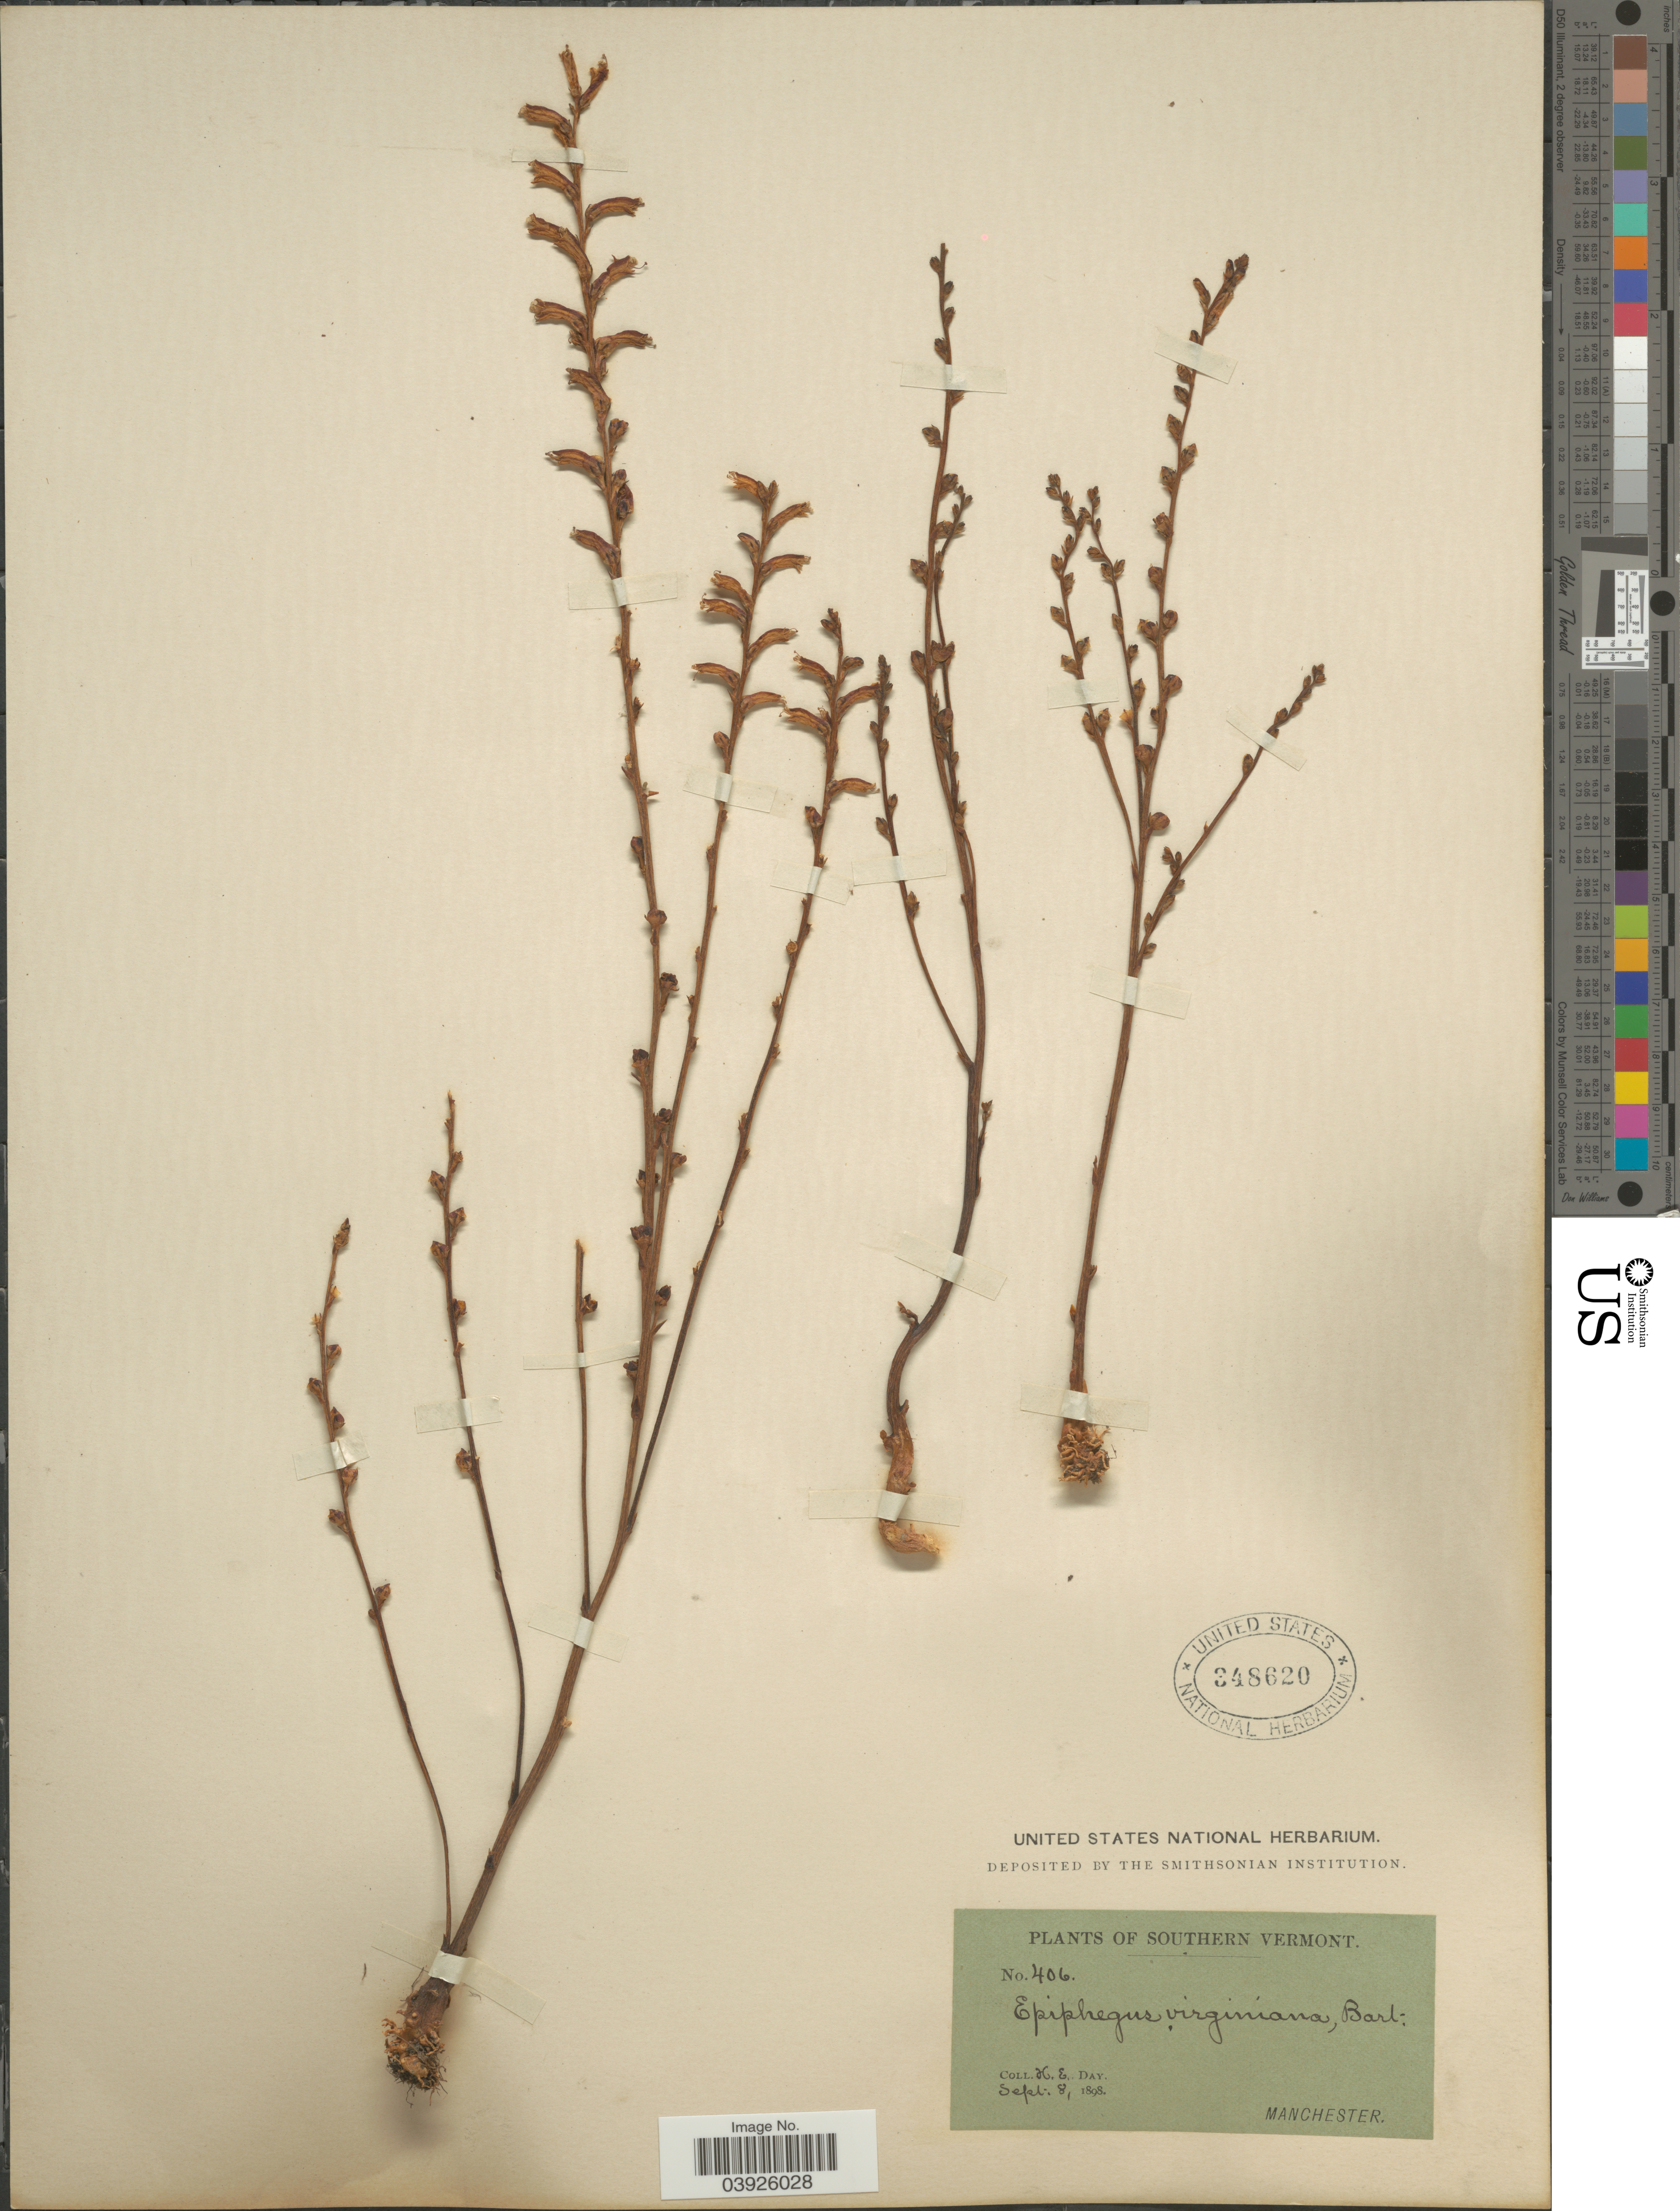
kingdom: Plantae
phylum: Tracheophyta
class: Magnoliopsida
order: Lamiales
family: Orobanchaceae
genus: Epifagus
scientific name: Epifagus virginiana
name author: (L.) W.P.C. Barton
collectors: H. Day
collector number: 406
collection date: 1898-09-08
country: United States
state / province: Vermont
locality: Southern Vermont. Manchester.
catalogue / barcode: US 348620